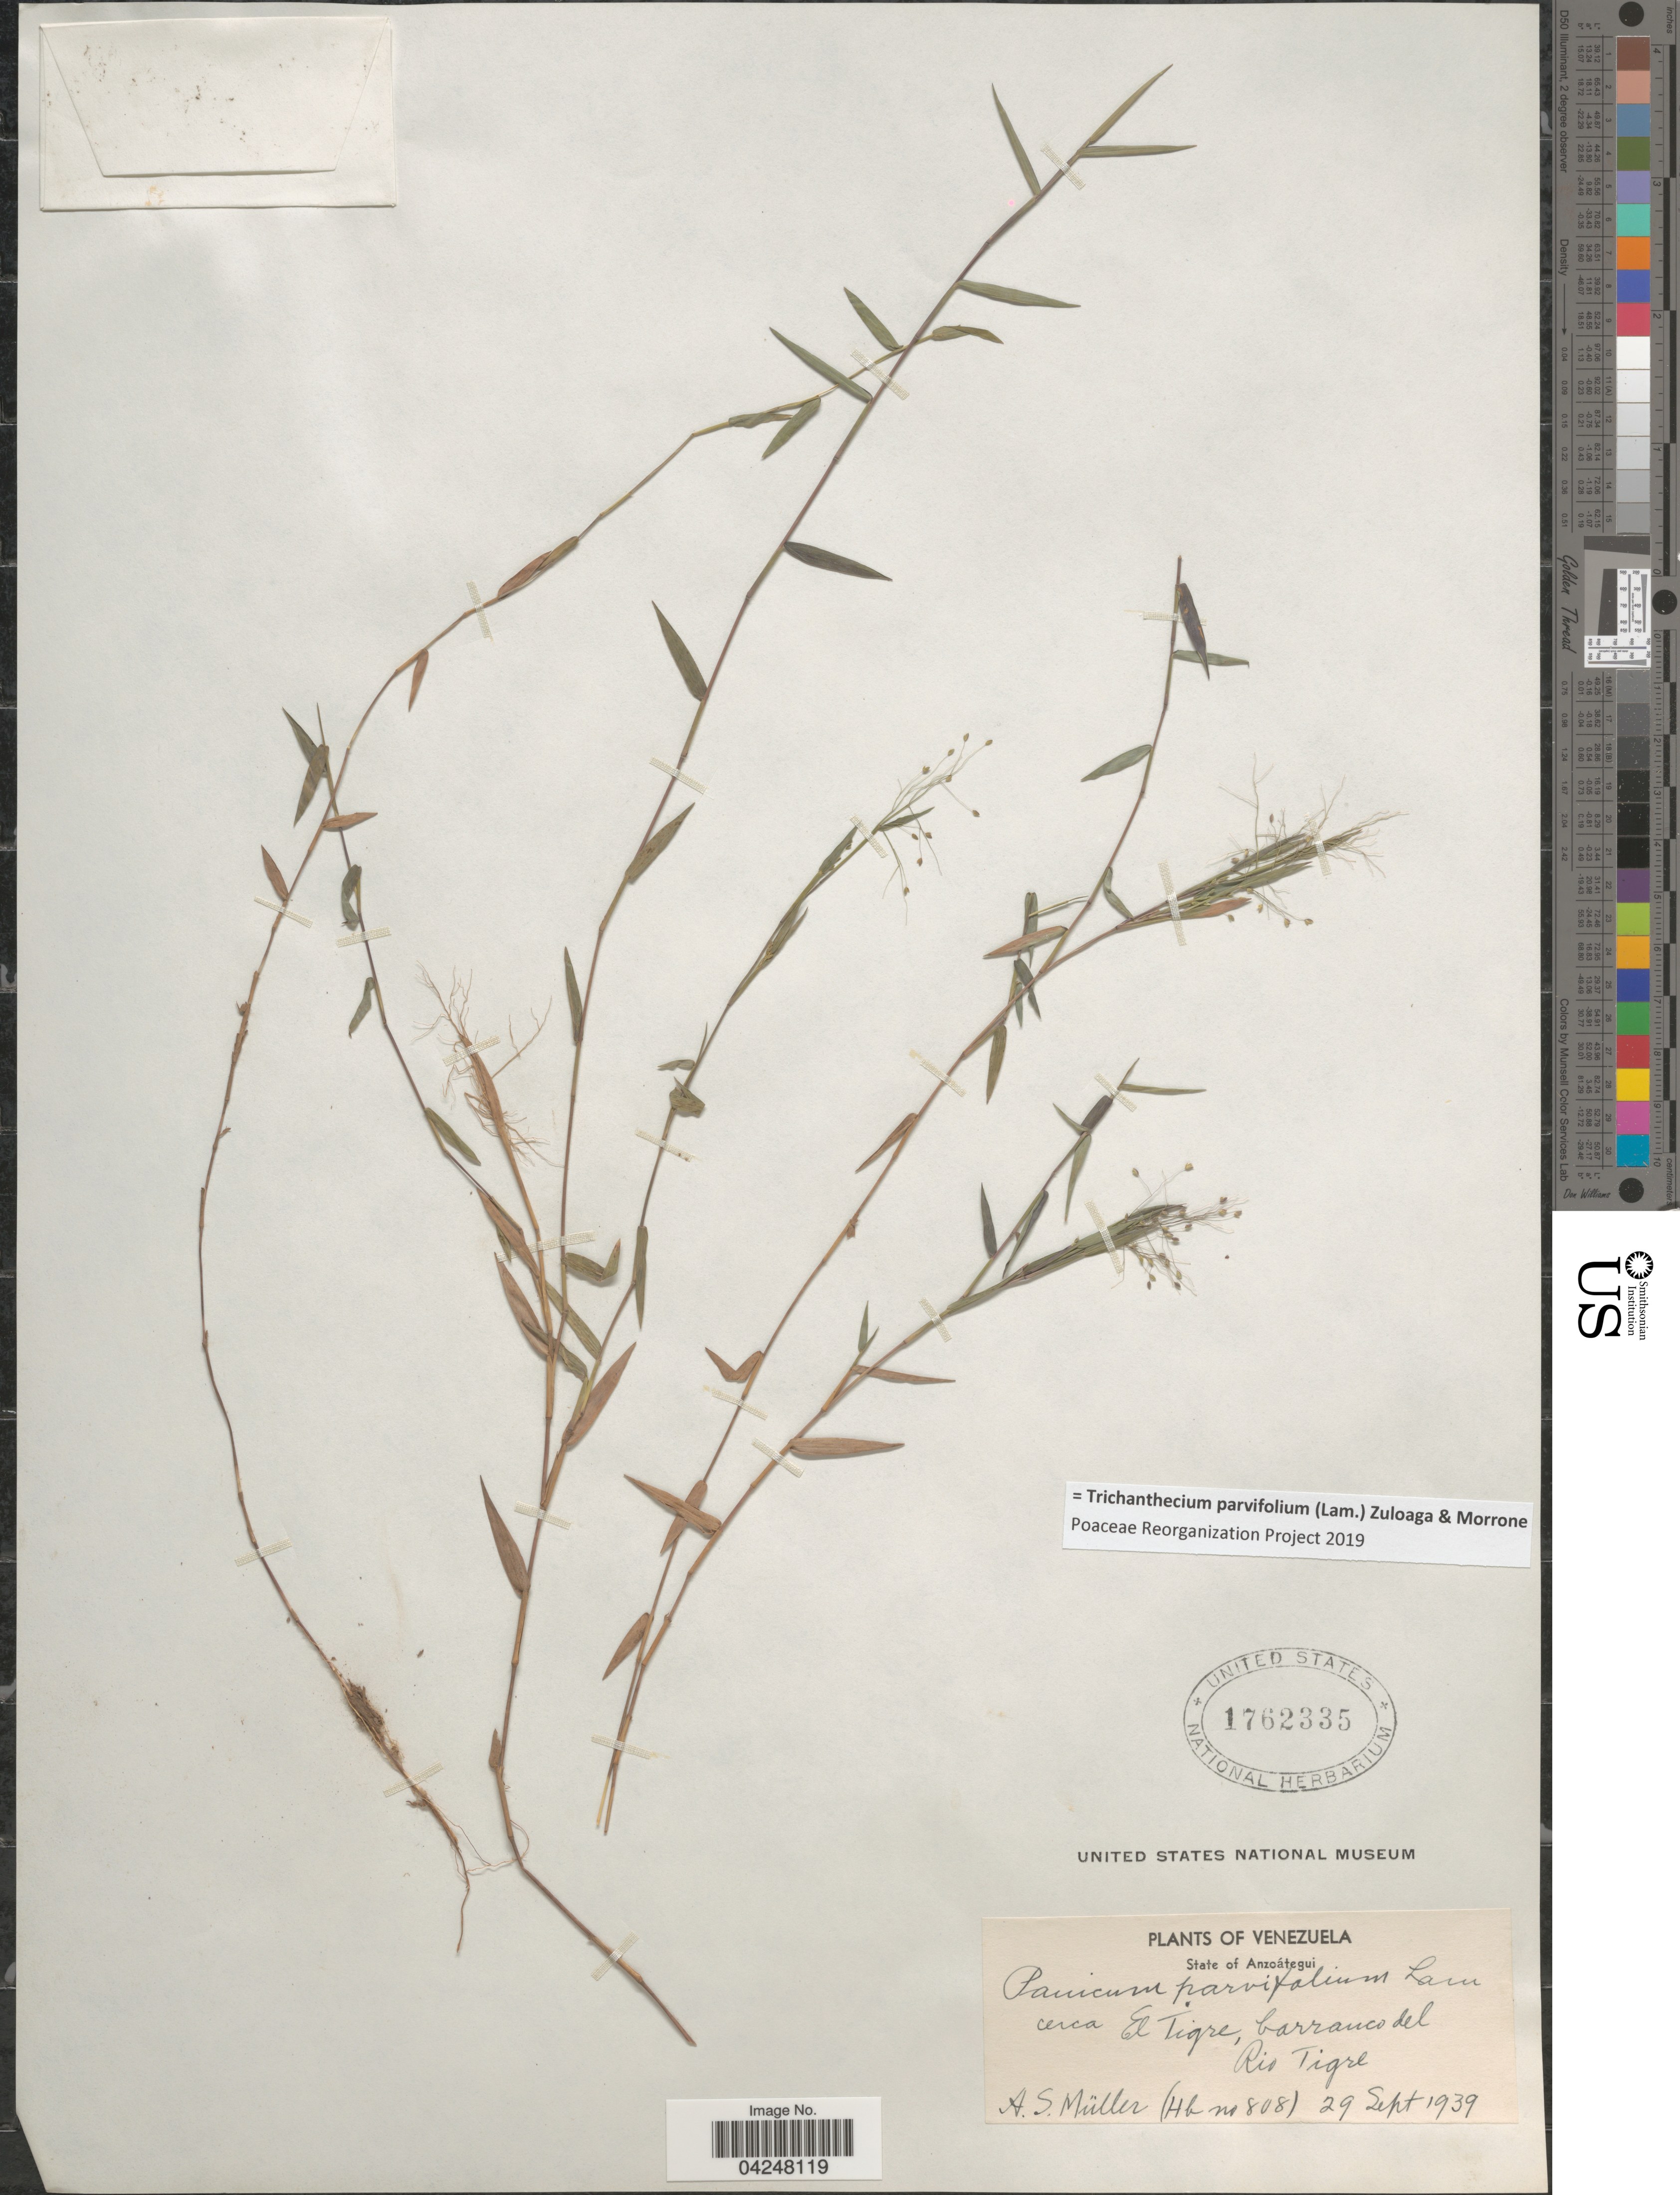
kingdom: Plantae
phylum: Tracheophyta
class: Liliopsida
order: Poales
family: Poaceae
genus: Trichanthecium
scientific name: Trichanthecium parvifolium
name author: (Lam.) Zuloaga & Morrone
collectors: A. Muller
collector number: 808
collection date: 1939-09-29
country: Venezuela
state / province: Anzoategui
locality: El Tigre, barranco del Rio Tigre.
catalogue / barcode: US 1762335